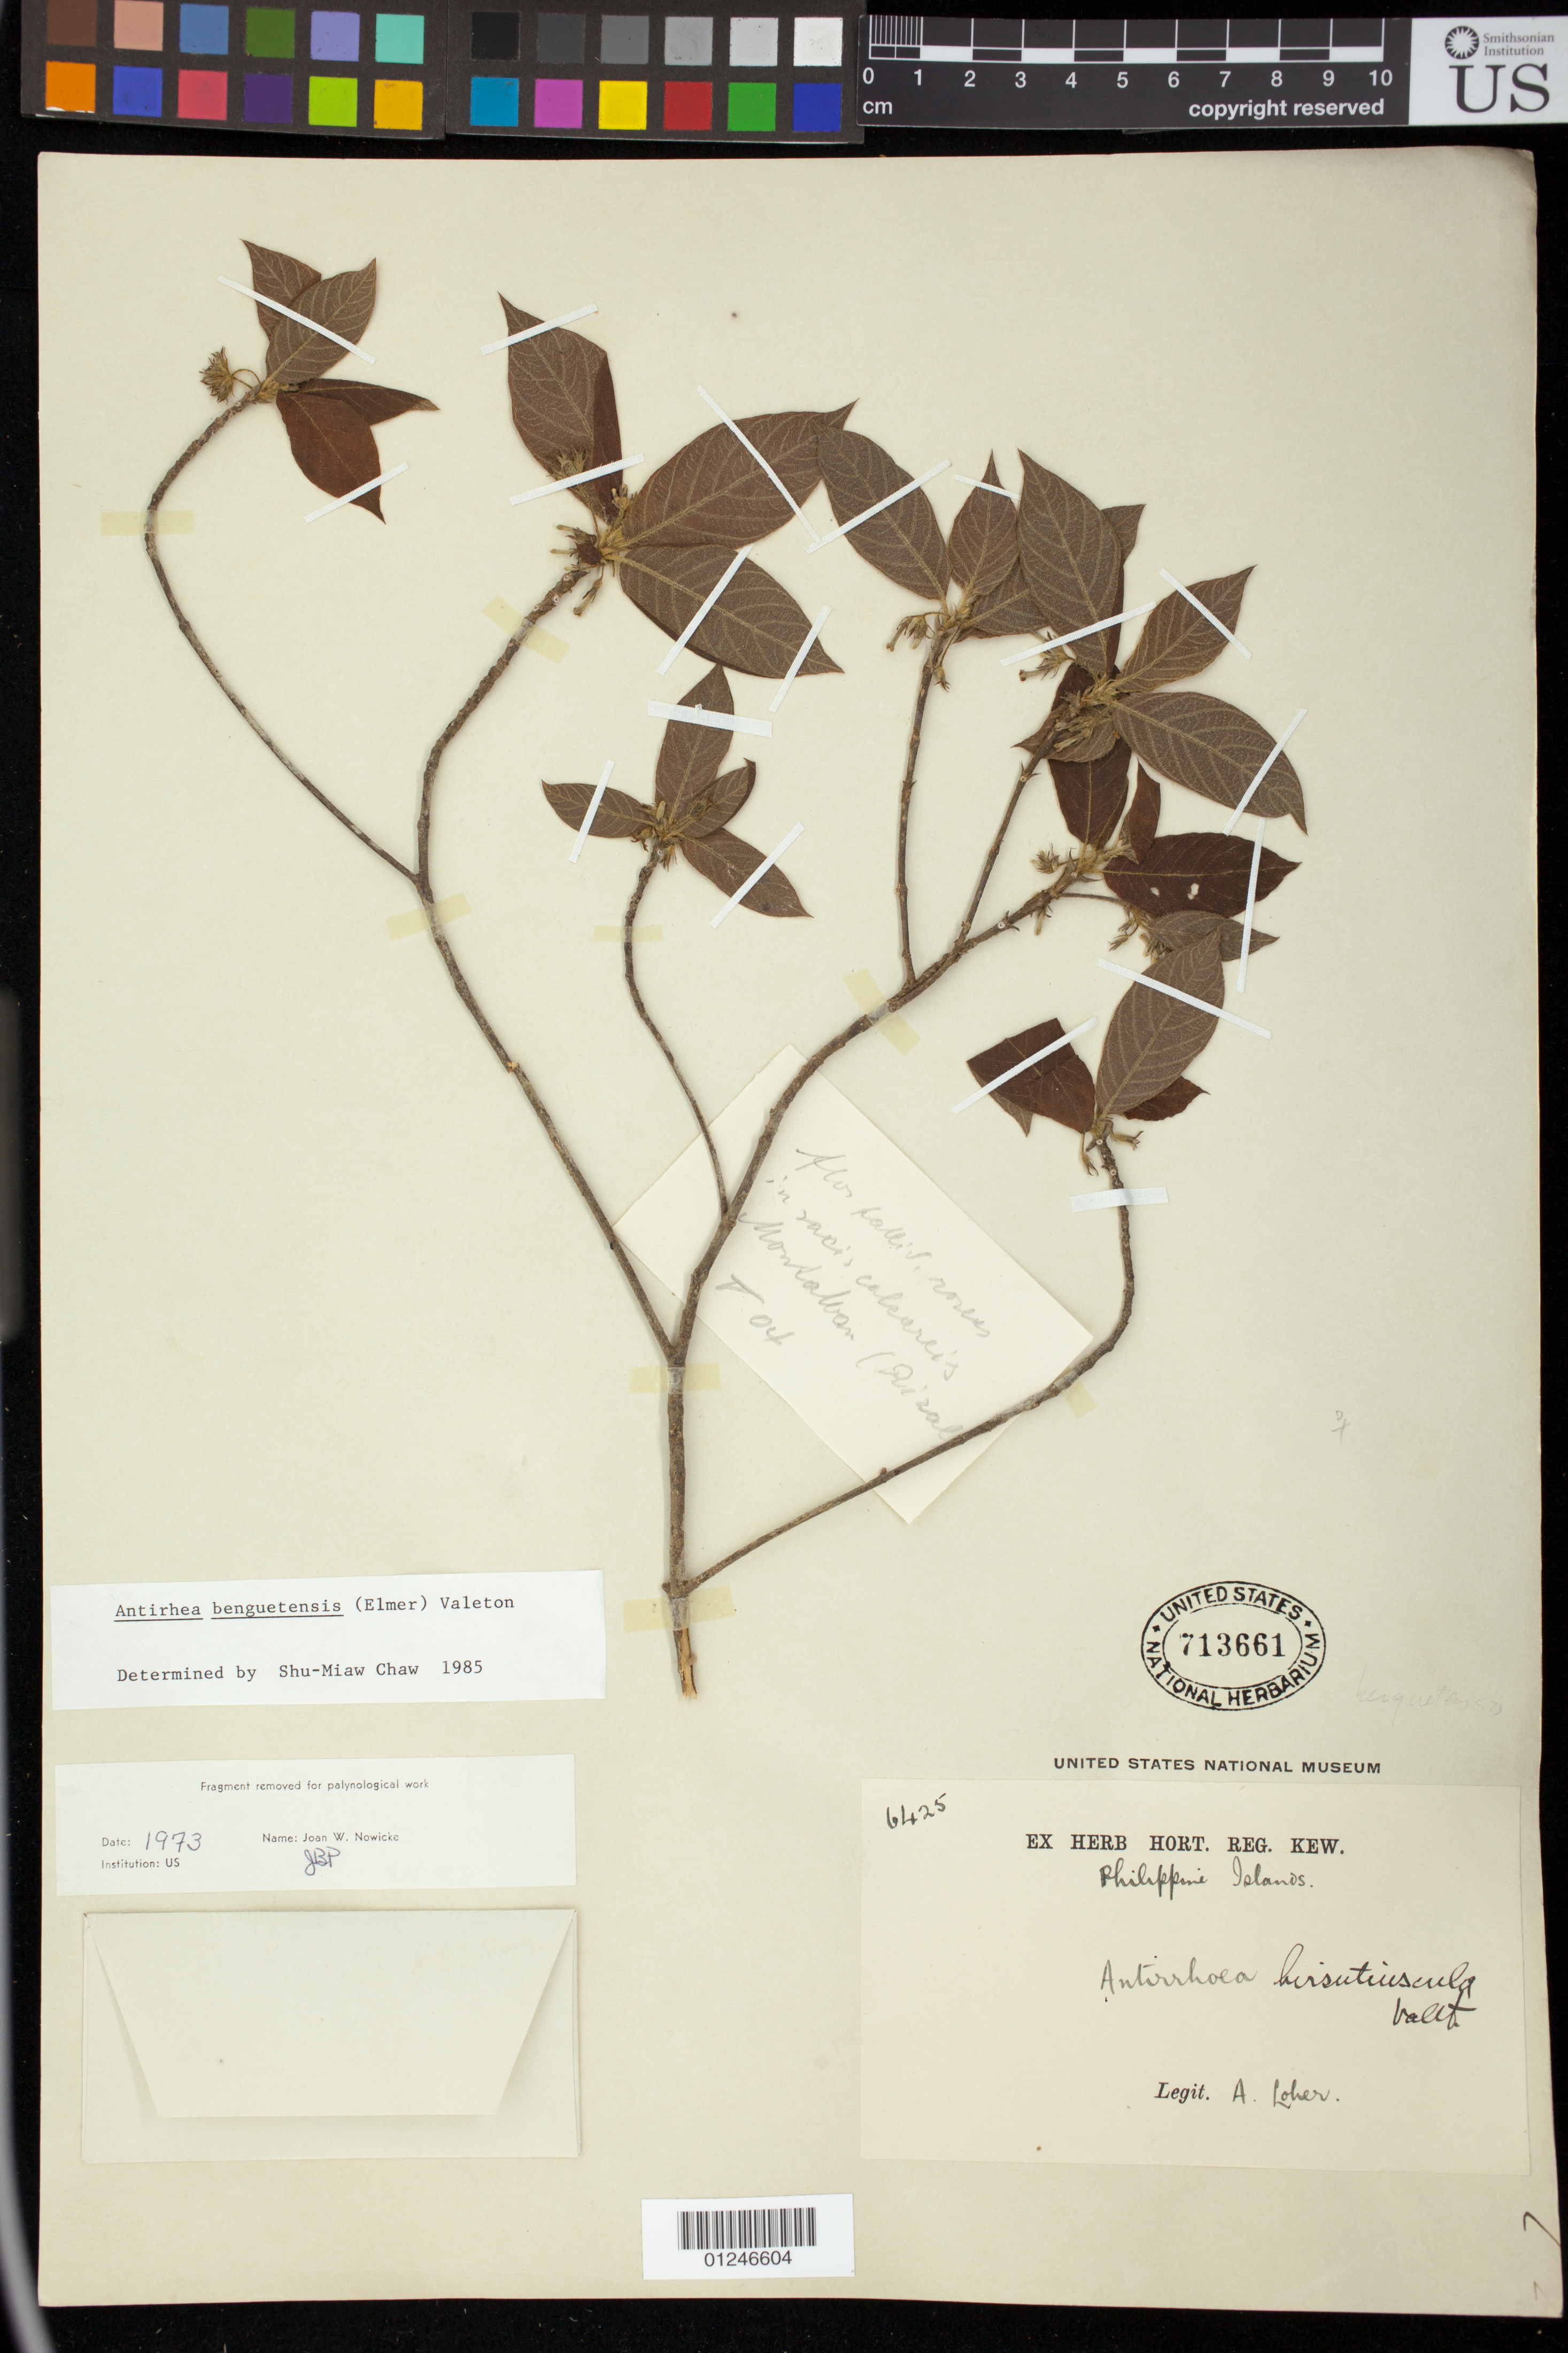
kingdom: Plantae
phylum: Tracheophyta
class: Magnoliopsida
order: Gentianales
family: Rubiaceae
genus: Antirhea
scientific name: Antirhea benguetensis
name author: (Elmer) Valeton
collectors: H. M. Curran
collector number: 61686-2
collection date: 1909-03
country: Philippines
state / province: Cagayan Valley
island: Luzon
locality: Prov. of Cagayan, Luzon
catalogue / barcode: US 713661